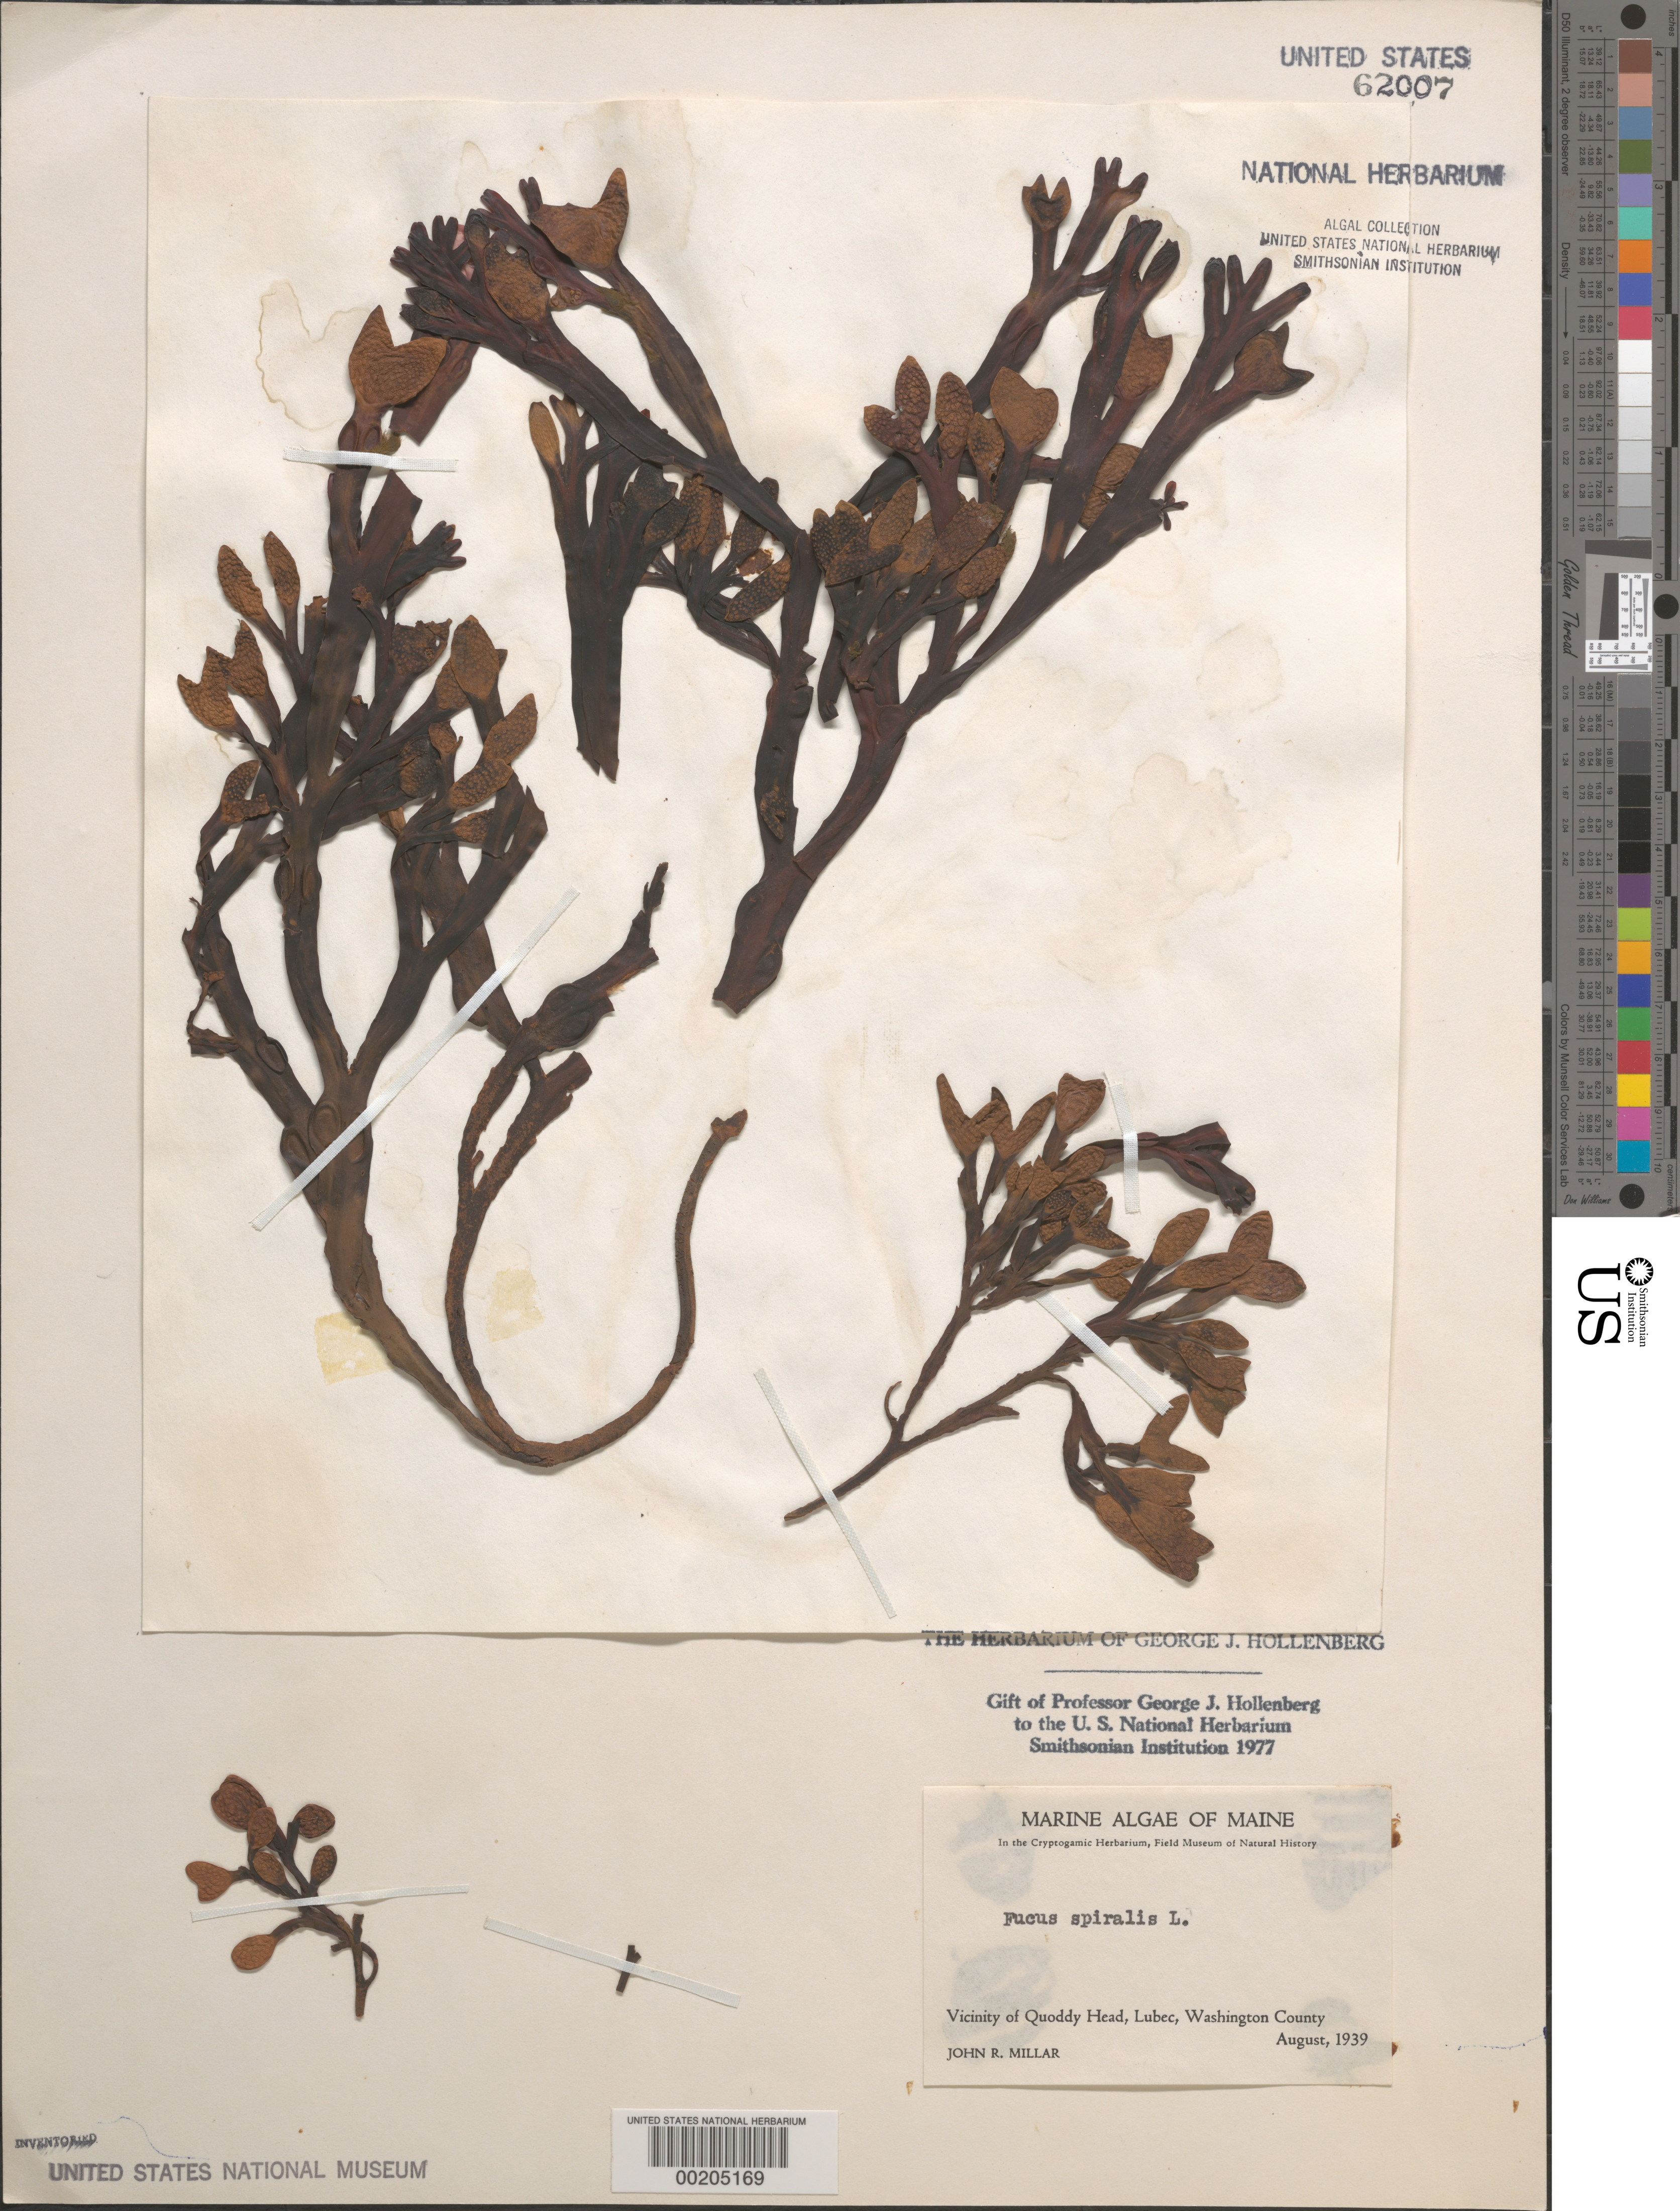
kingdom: Chromista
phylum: Ochrophyta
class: Phaeophyceae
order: Fucales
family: Fucaceae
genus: Fucus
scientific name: Fucus spiralis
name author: L.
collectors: J. Millar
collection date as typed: Aug 1939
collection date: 1939-08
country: United States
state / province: Maine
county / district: Washington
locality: Lubec, Quoddy Head area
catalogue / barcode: US 62007